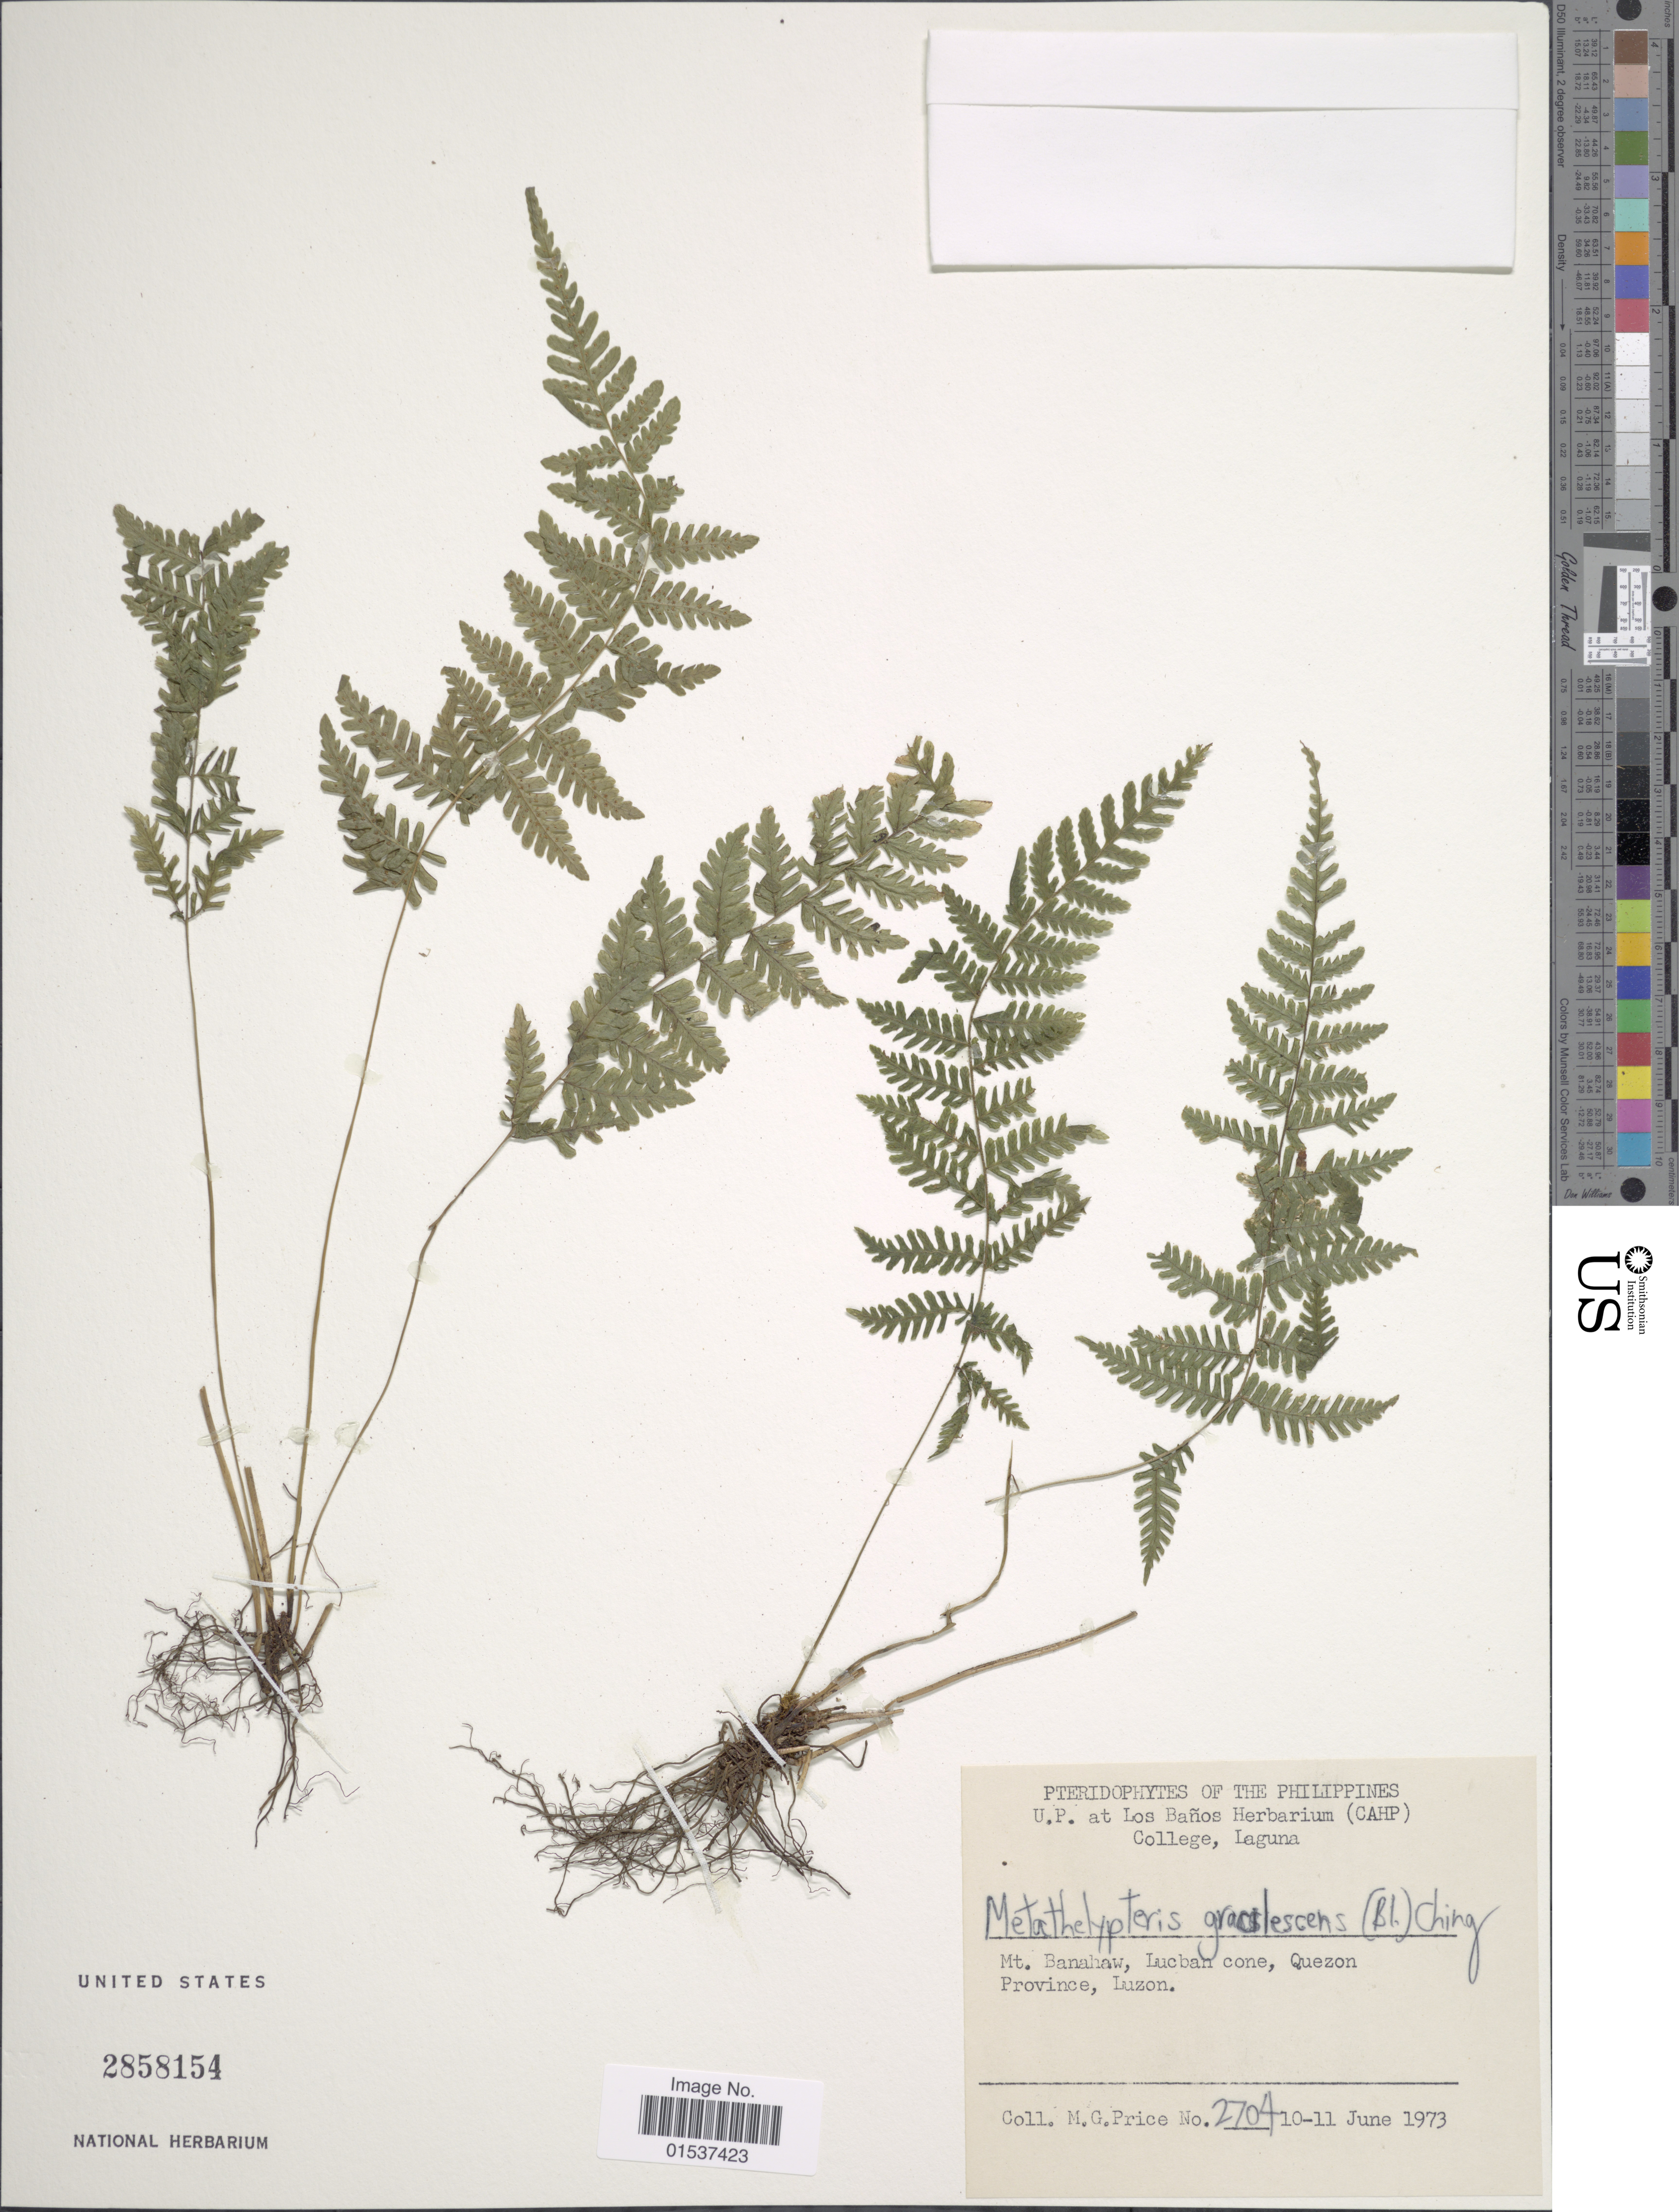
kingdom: Plantae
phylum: Tracheophyta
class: Polypodiopsida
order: Polypodiales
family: Thelypteridaceae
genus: Metathelypteris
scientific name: Metathelypteris gracilescens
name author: (Blume) Ching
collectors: M. G. Price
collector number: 2704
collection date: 1973-06-10/1973-06-11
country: Philippines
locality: Mt. Banahaw, Lucban cone, Quezon Province, Luzon.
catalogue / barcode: US 2858154